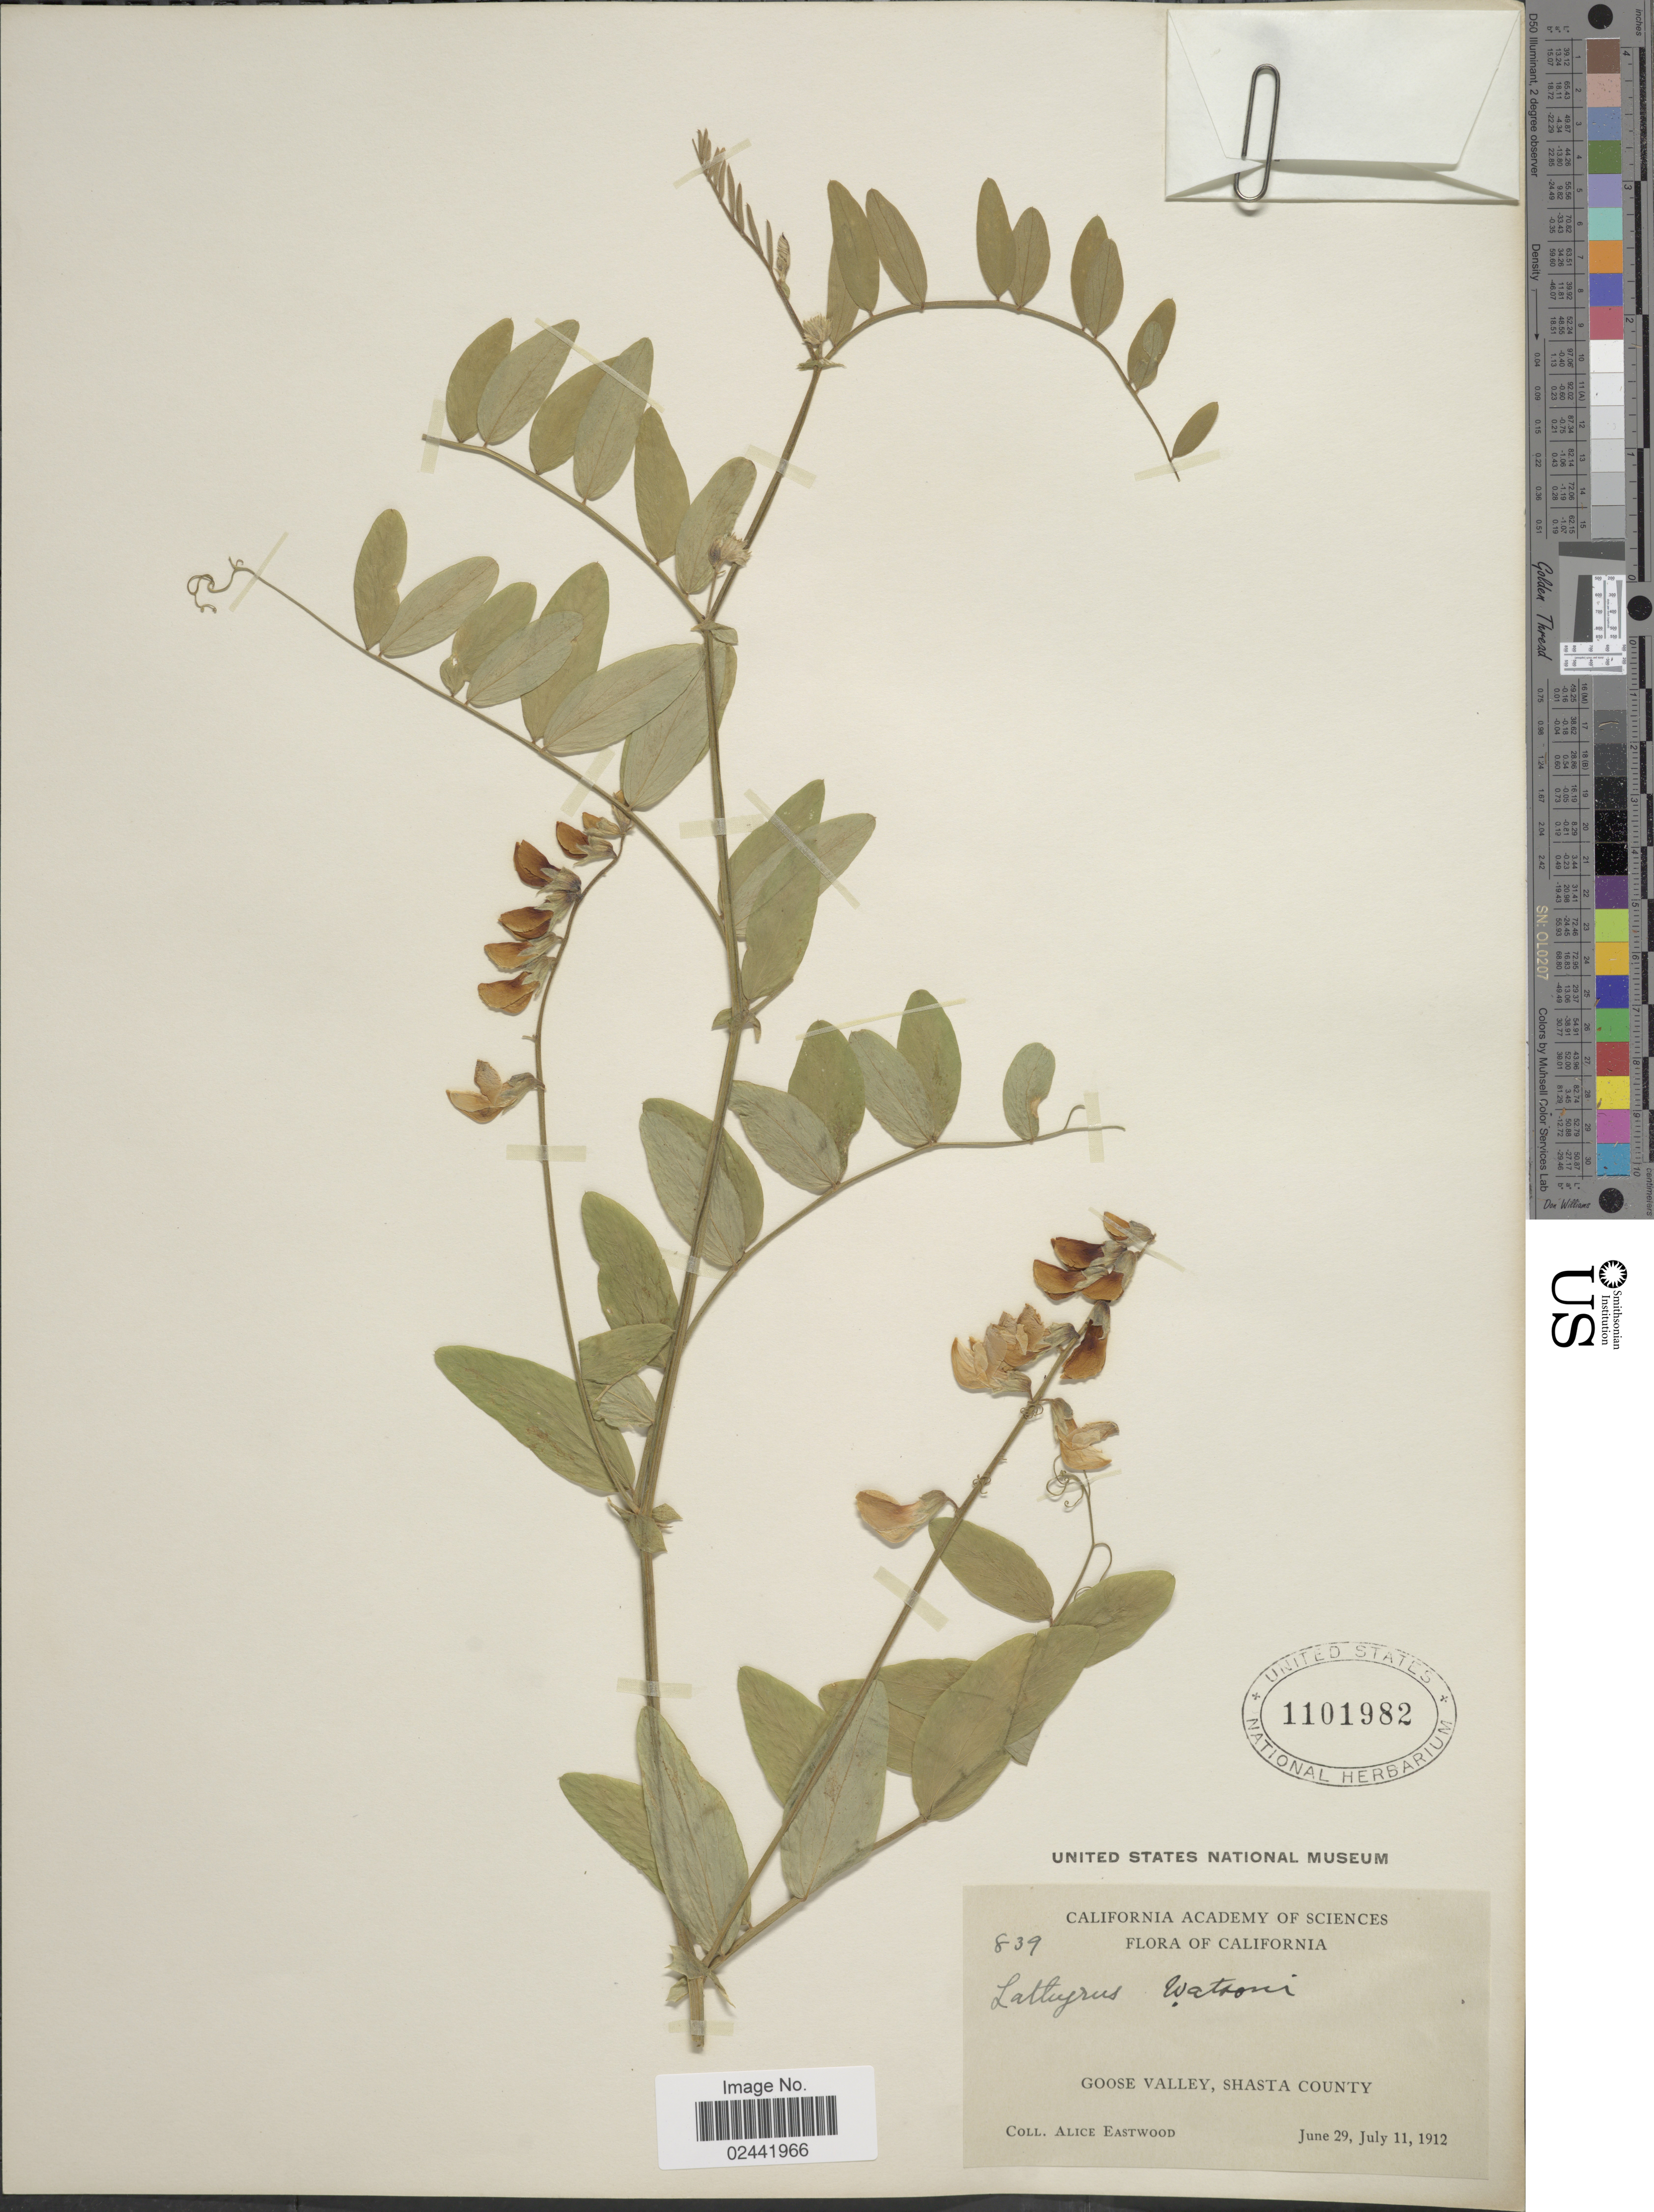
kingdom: Plantae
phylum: Tracheophyta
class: Magnoliopsida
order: Fabales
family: Fabaceae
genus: Lathyrus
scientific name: Lathyrus watsonii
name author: T.G. White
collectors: A. Eastwood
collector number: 839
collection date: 1912-06-29/1912-07-11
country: United States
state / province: California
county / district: Shasta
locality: Goose Valley, Shasta County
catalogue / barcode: US 1101982